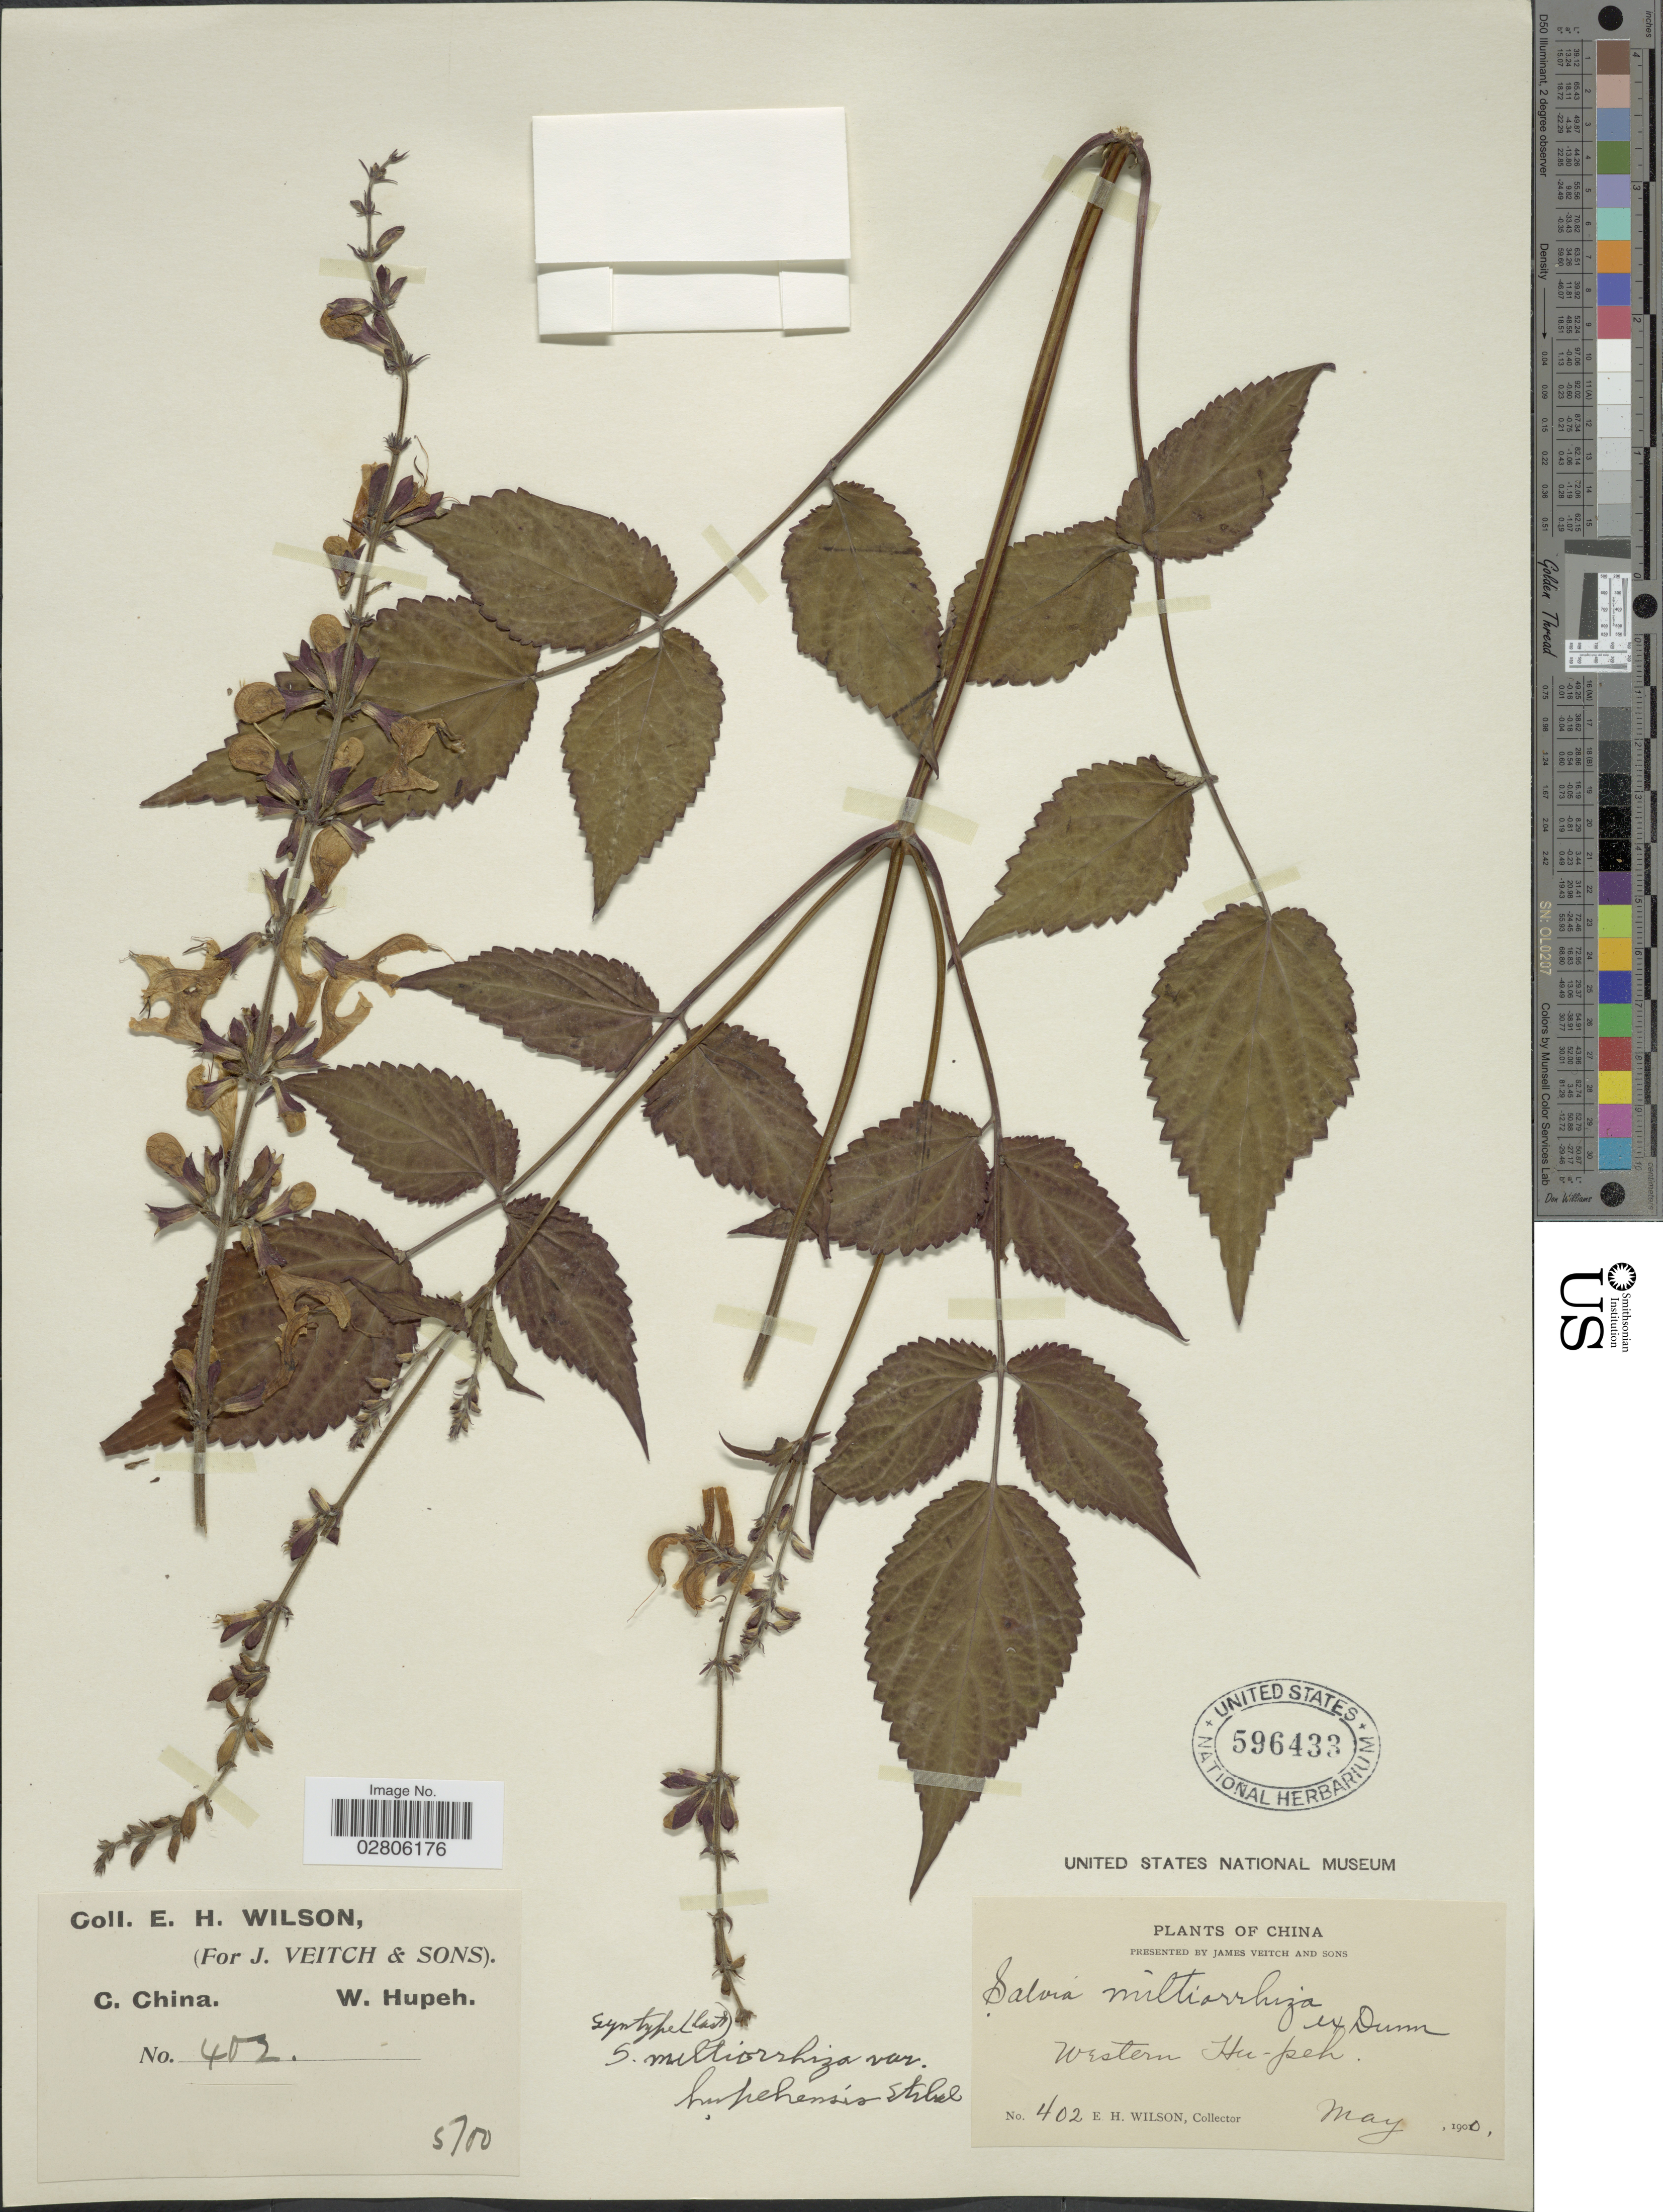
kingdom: Plantae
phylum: Tracheophyta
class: Magnoliopsida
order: Lamiales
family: Lamiaceae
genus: Salvia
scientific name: Salvia miltiorrhiza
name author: Bunge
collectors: E. Wilson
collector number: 402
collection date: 1900-05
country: China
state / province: Hubei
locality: Western Hu-peh, C. China.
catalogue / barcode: US 596433